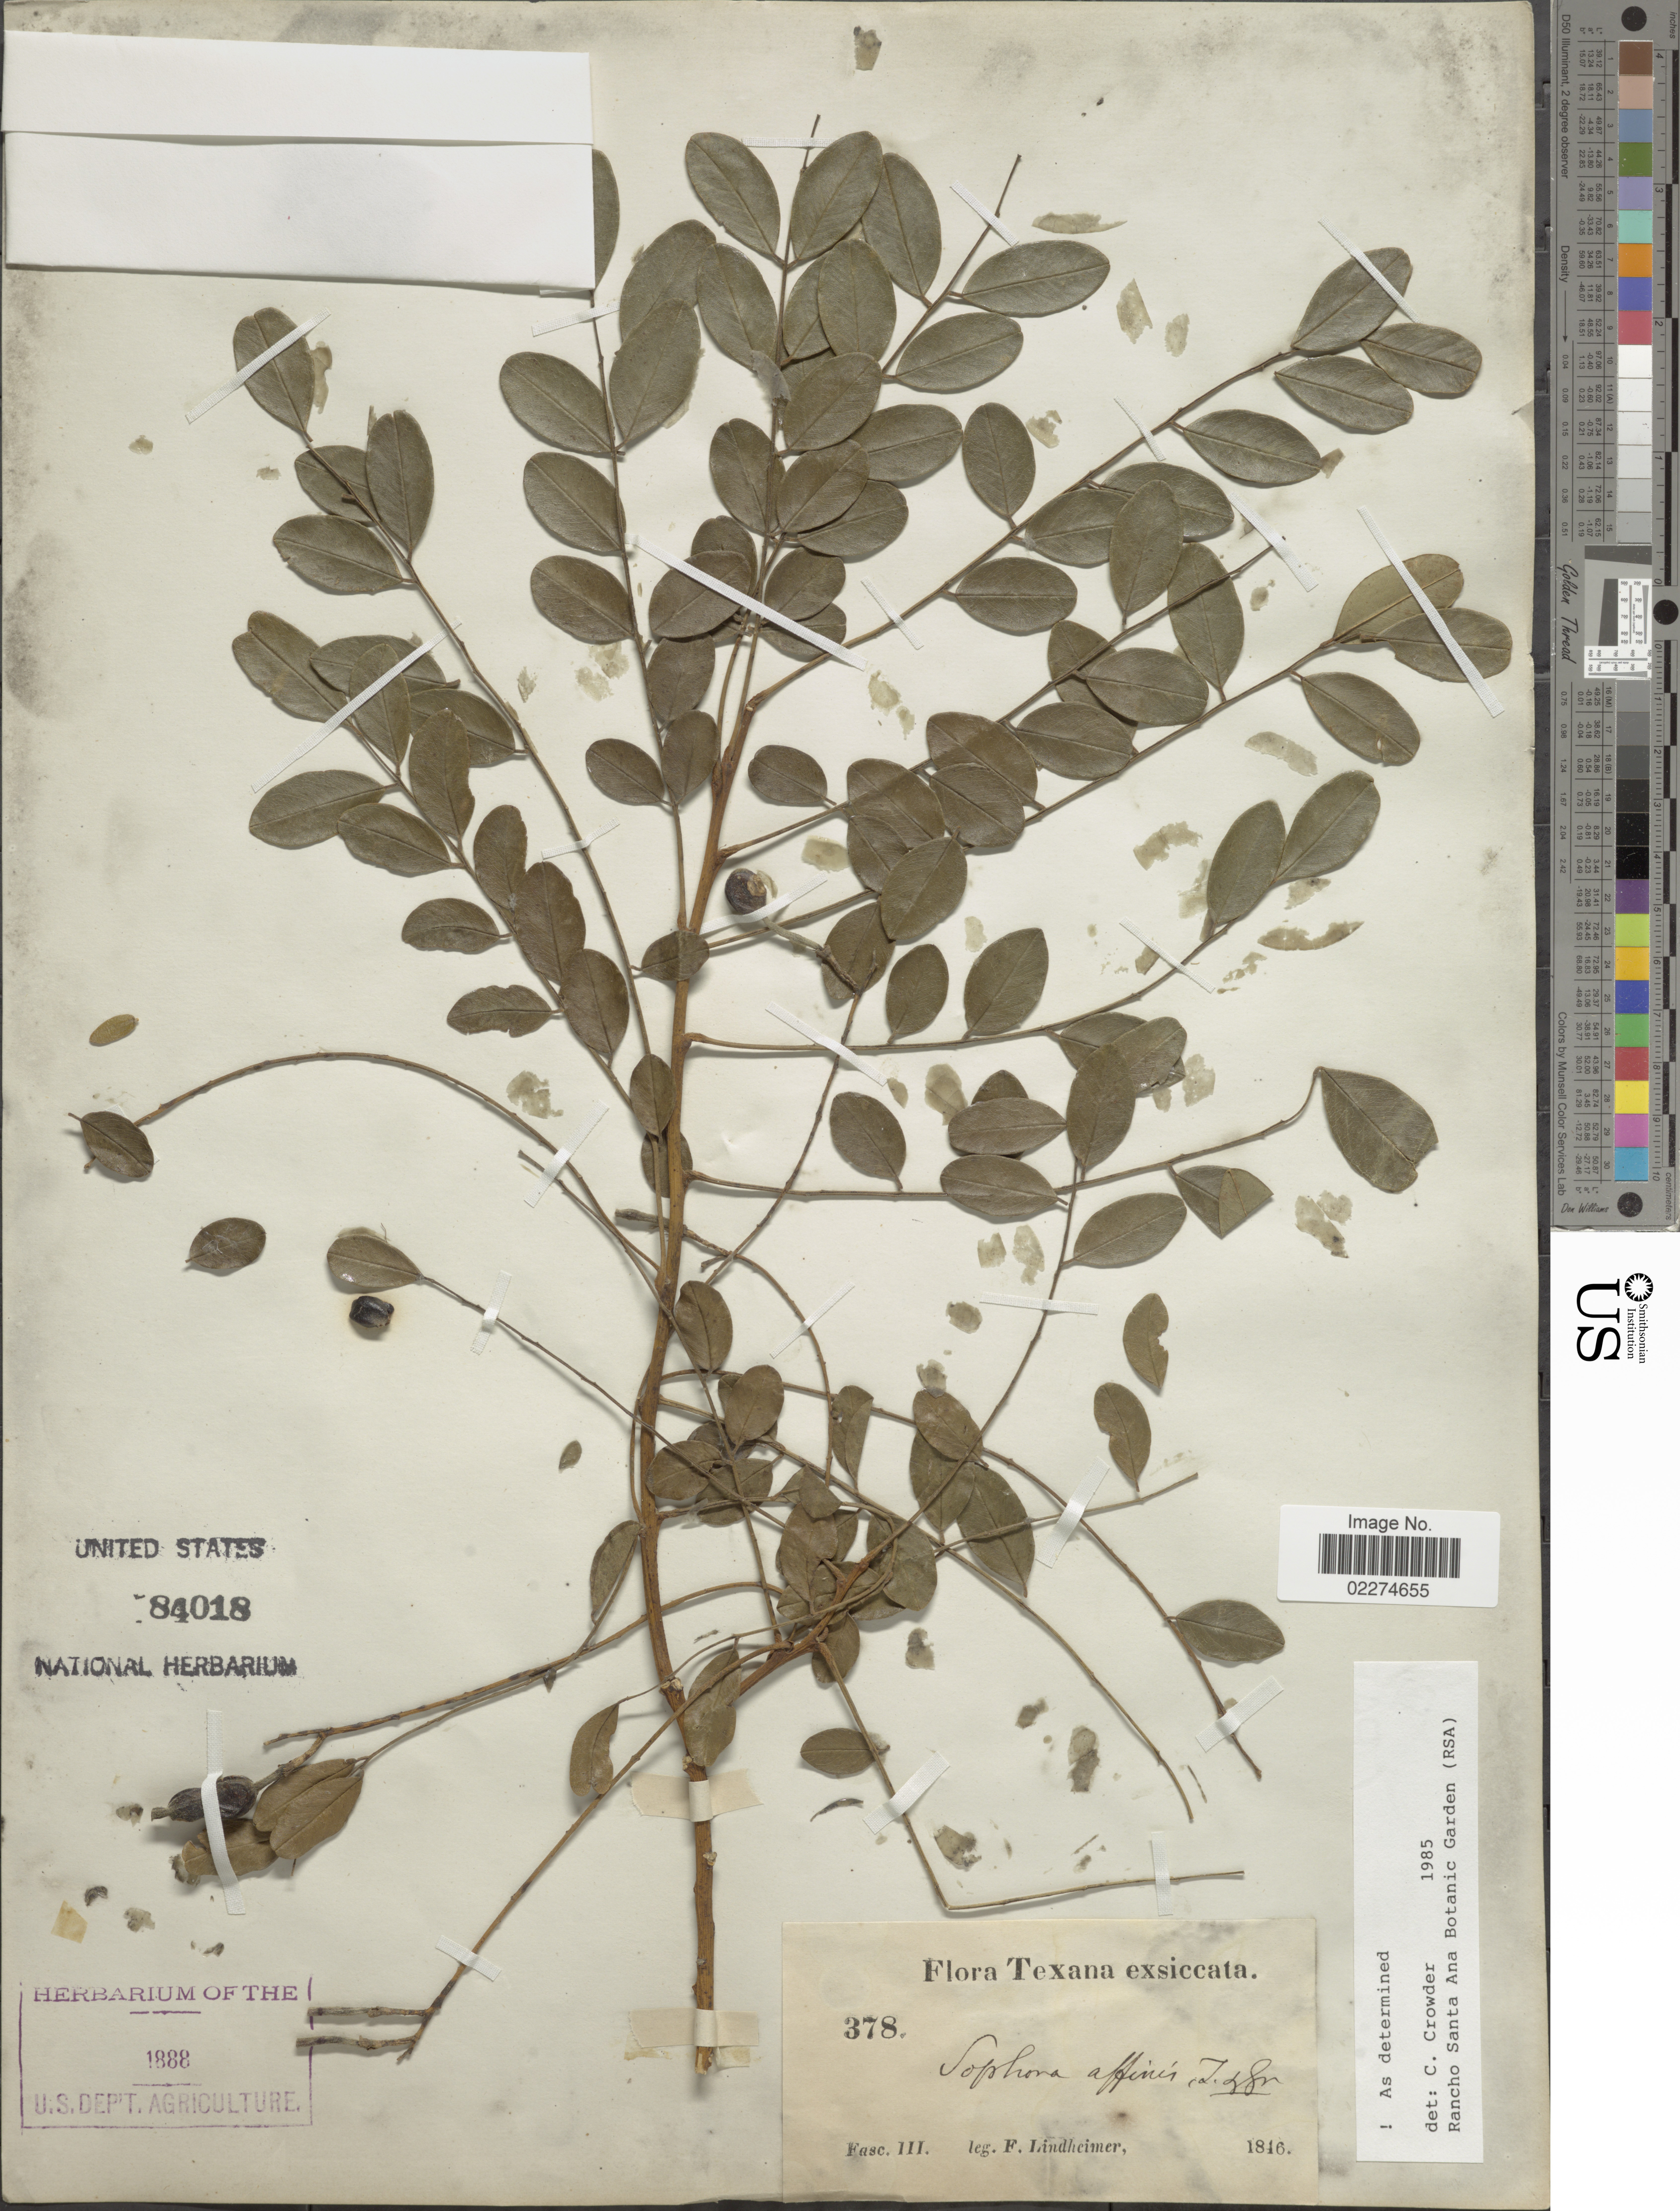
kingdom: Plantae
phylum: Tracheophyta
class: Magnoliopsida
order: Fabales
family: Fabaceae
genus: Sophora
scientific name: Sophora affinis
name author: Torr. & A. Gray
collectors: F. Lindheimer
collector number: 378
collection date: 1945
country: United States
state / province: Texas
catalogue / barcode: US 84018